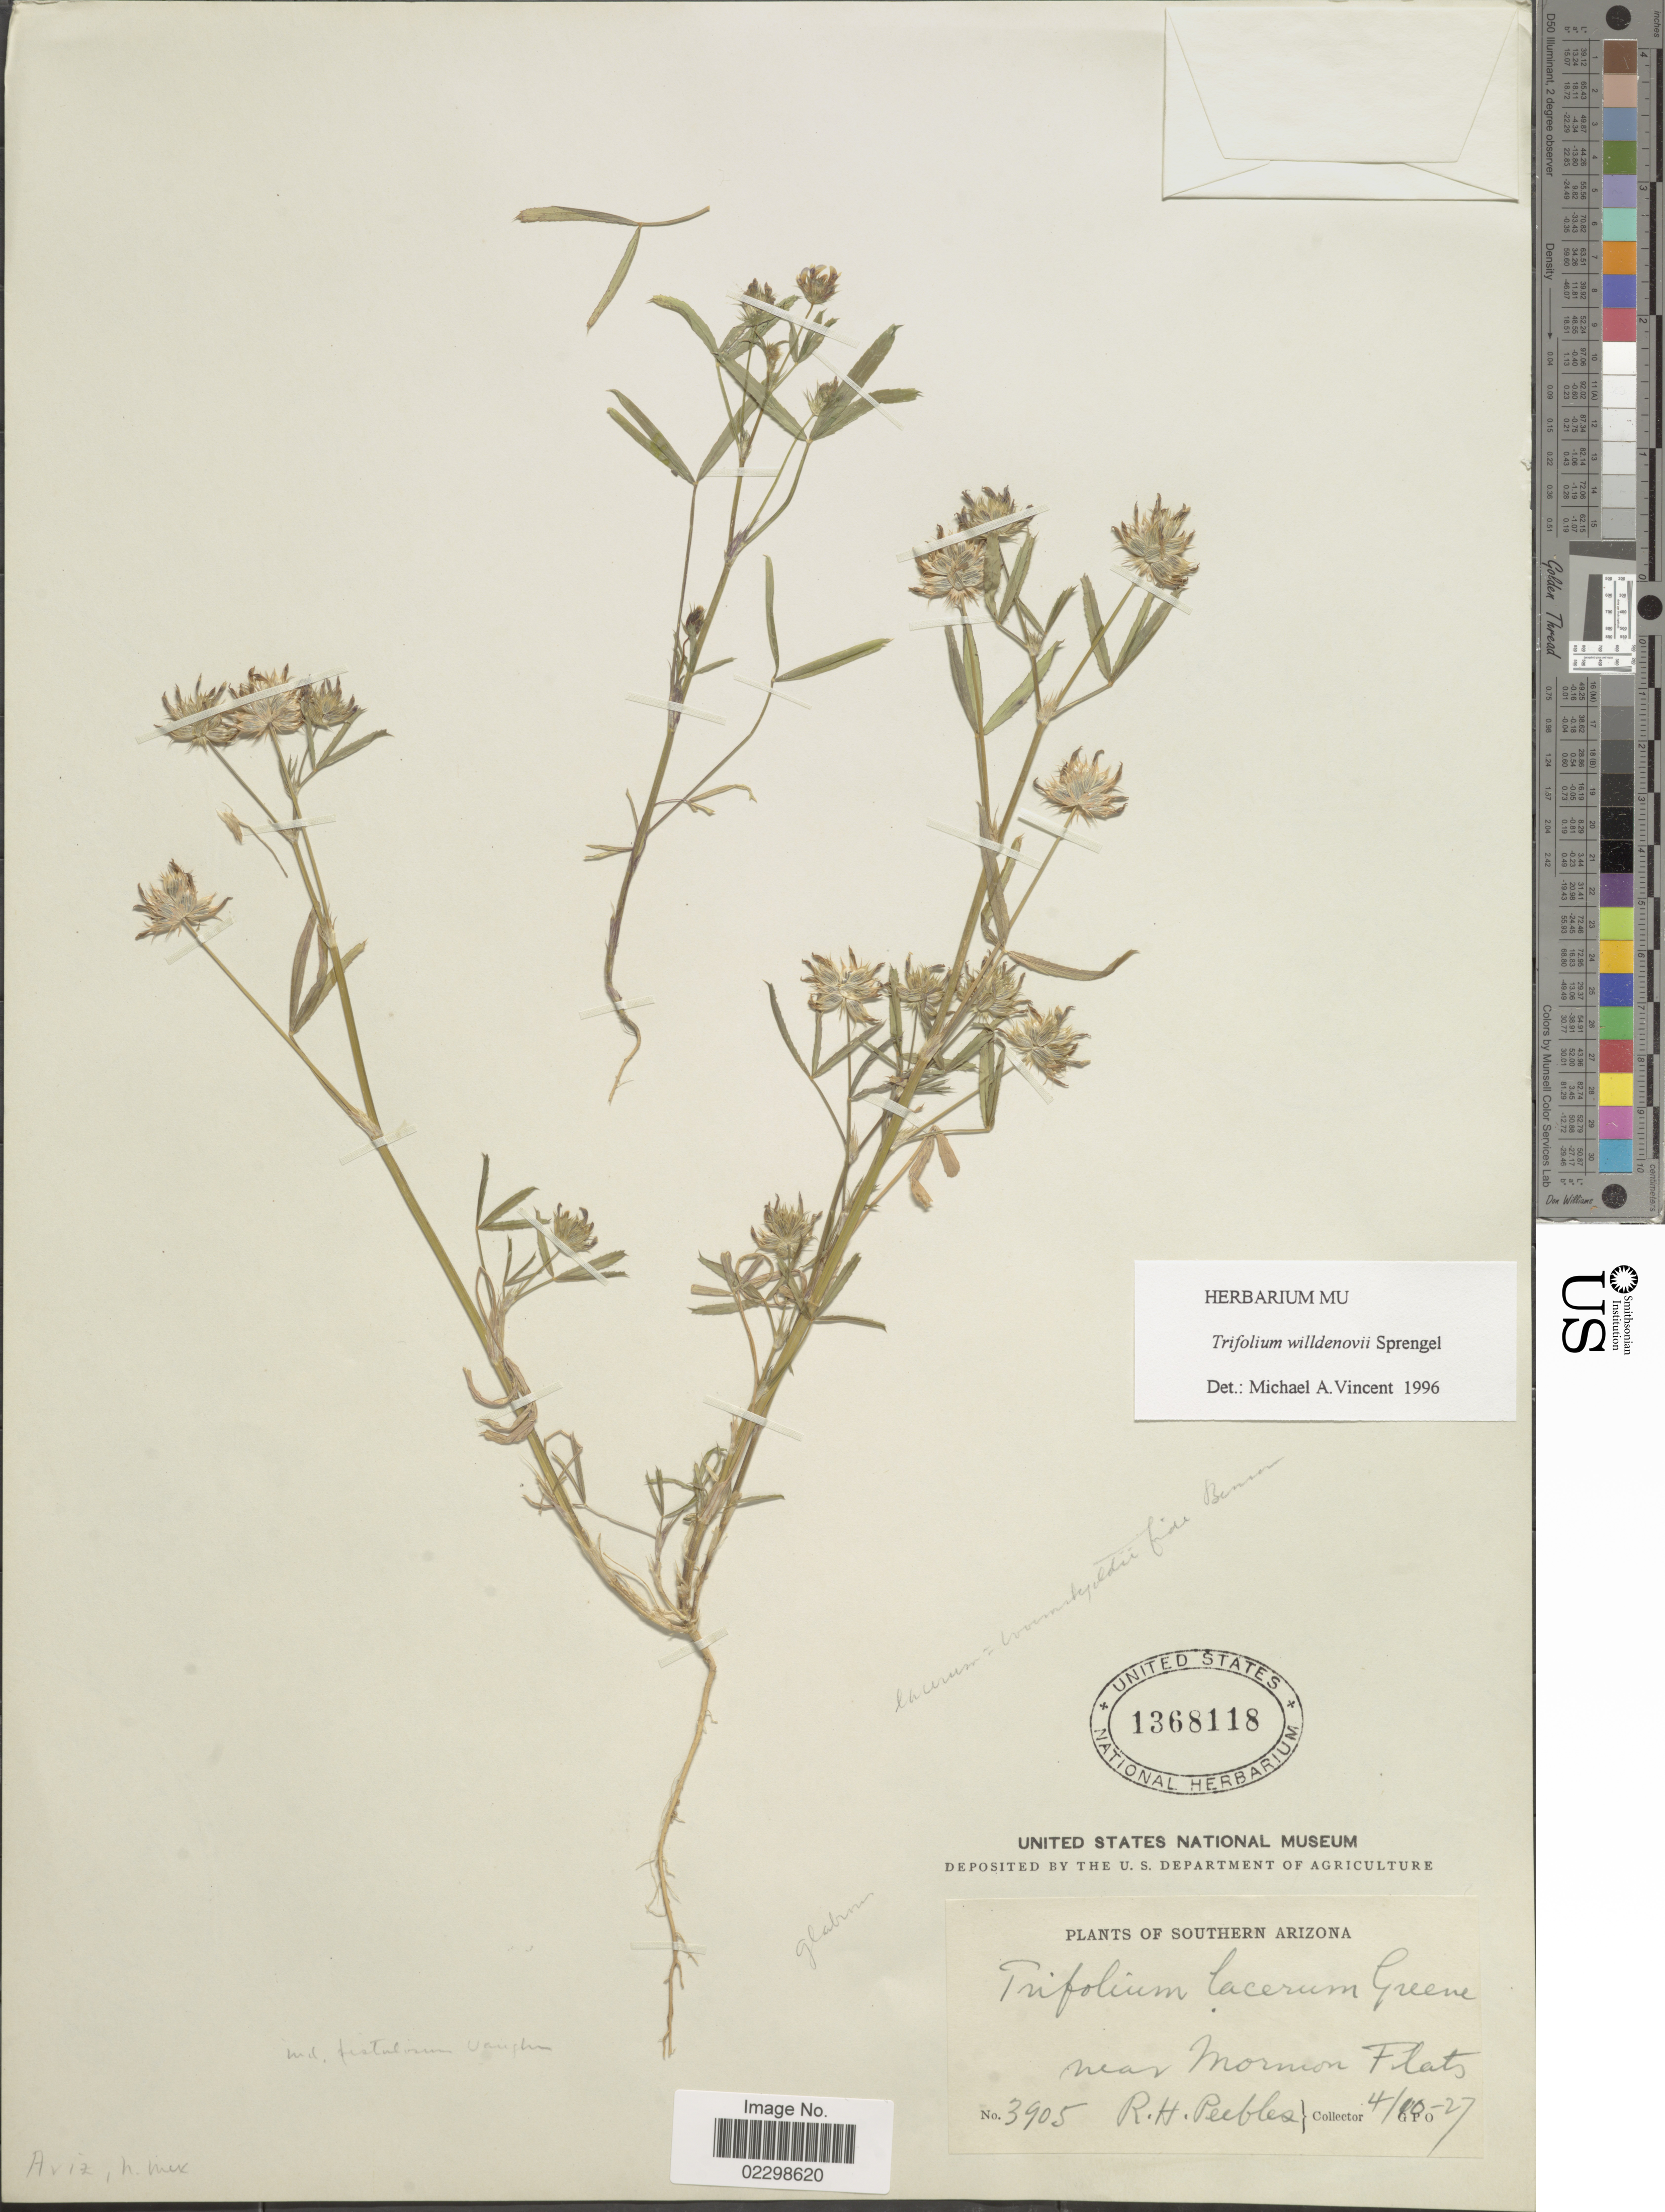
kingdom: Plantae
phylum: Tracheophyta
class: Magnoliopsida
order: Fabales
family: Fabaceae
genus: Trifolium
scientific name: Trifolium willdenovii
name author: Spreng.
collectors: R. H. Peebles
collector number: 3905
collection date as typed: Transcribed d/m/y: 10/4/27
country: United States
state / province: Arizona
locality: Southern Arizona, near Mormon Flats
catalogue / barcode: US 1368118